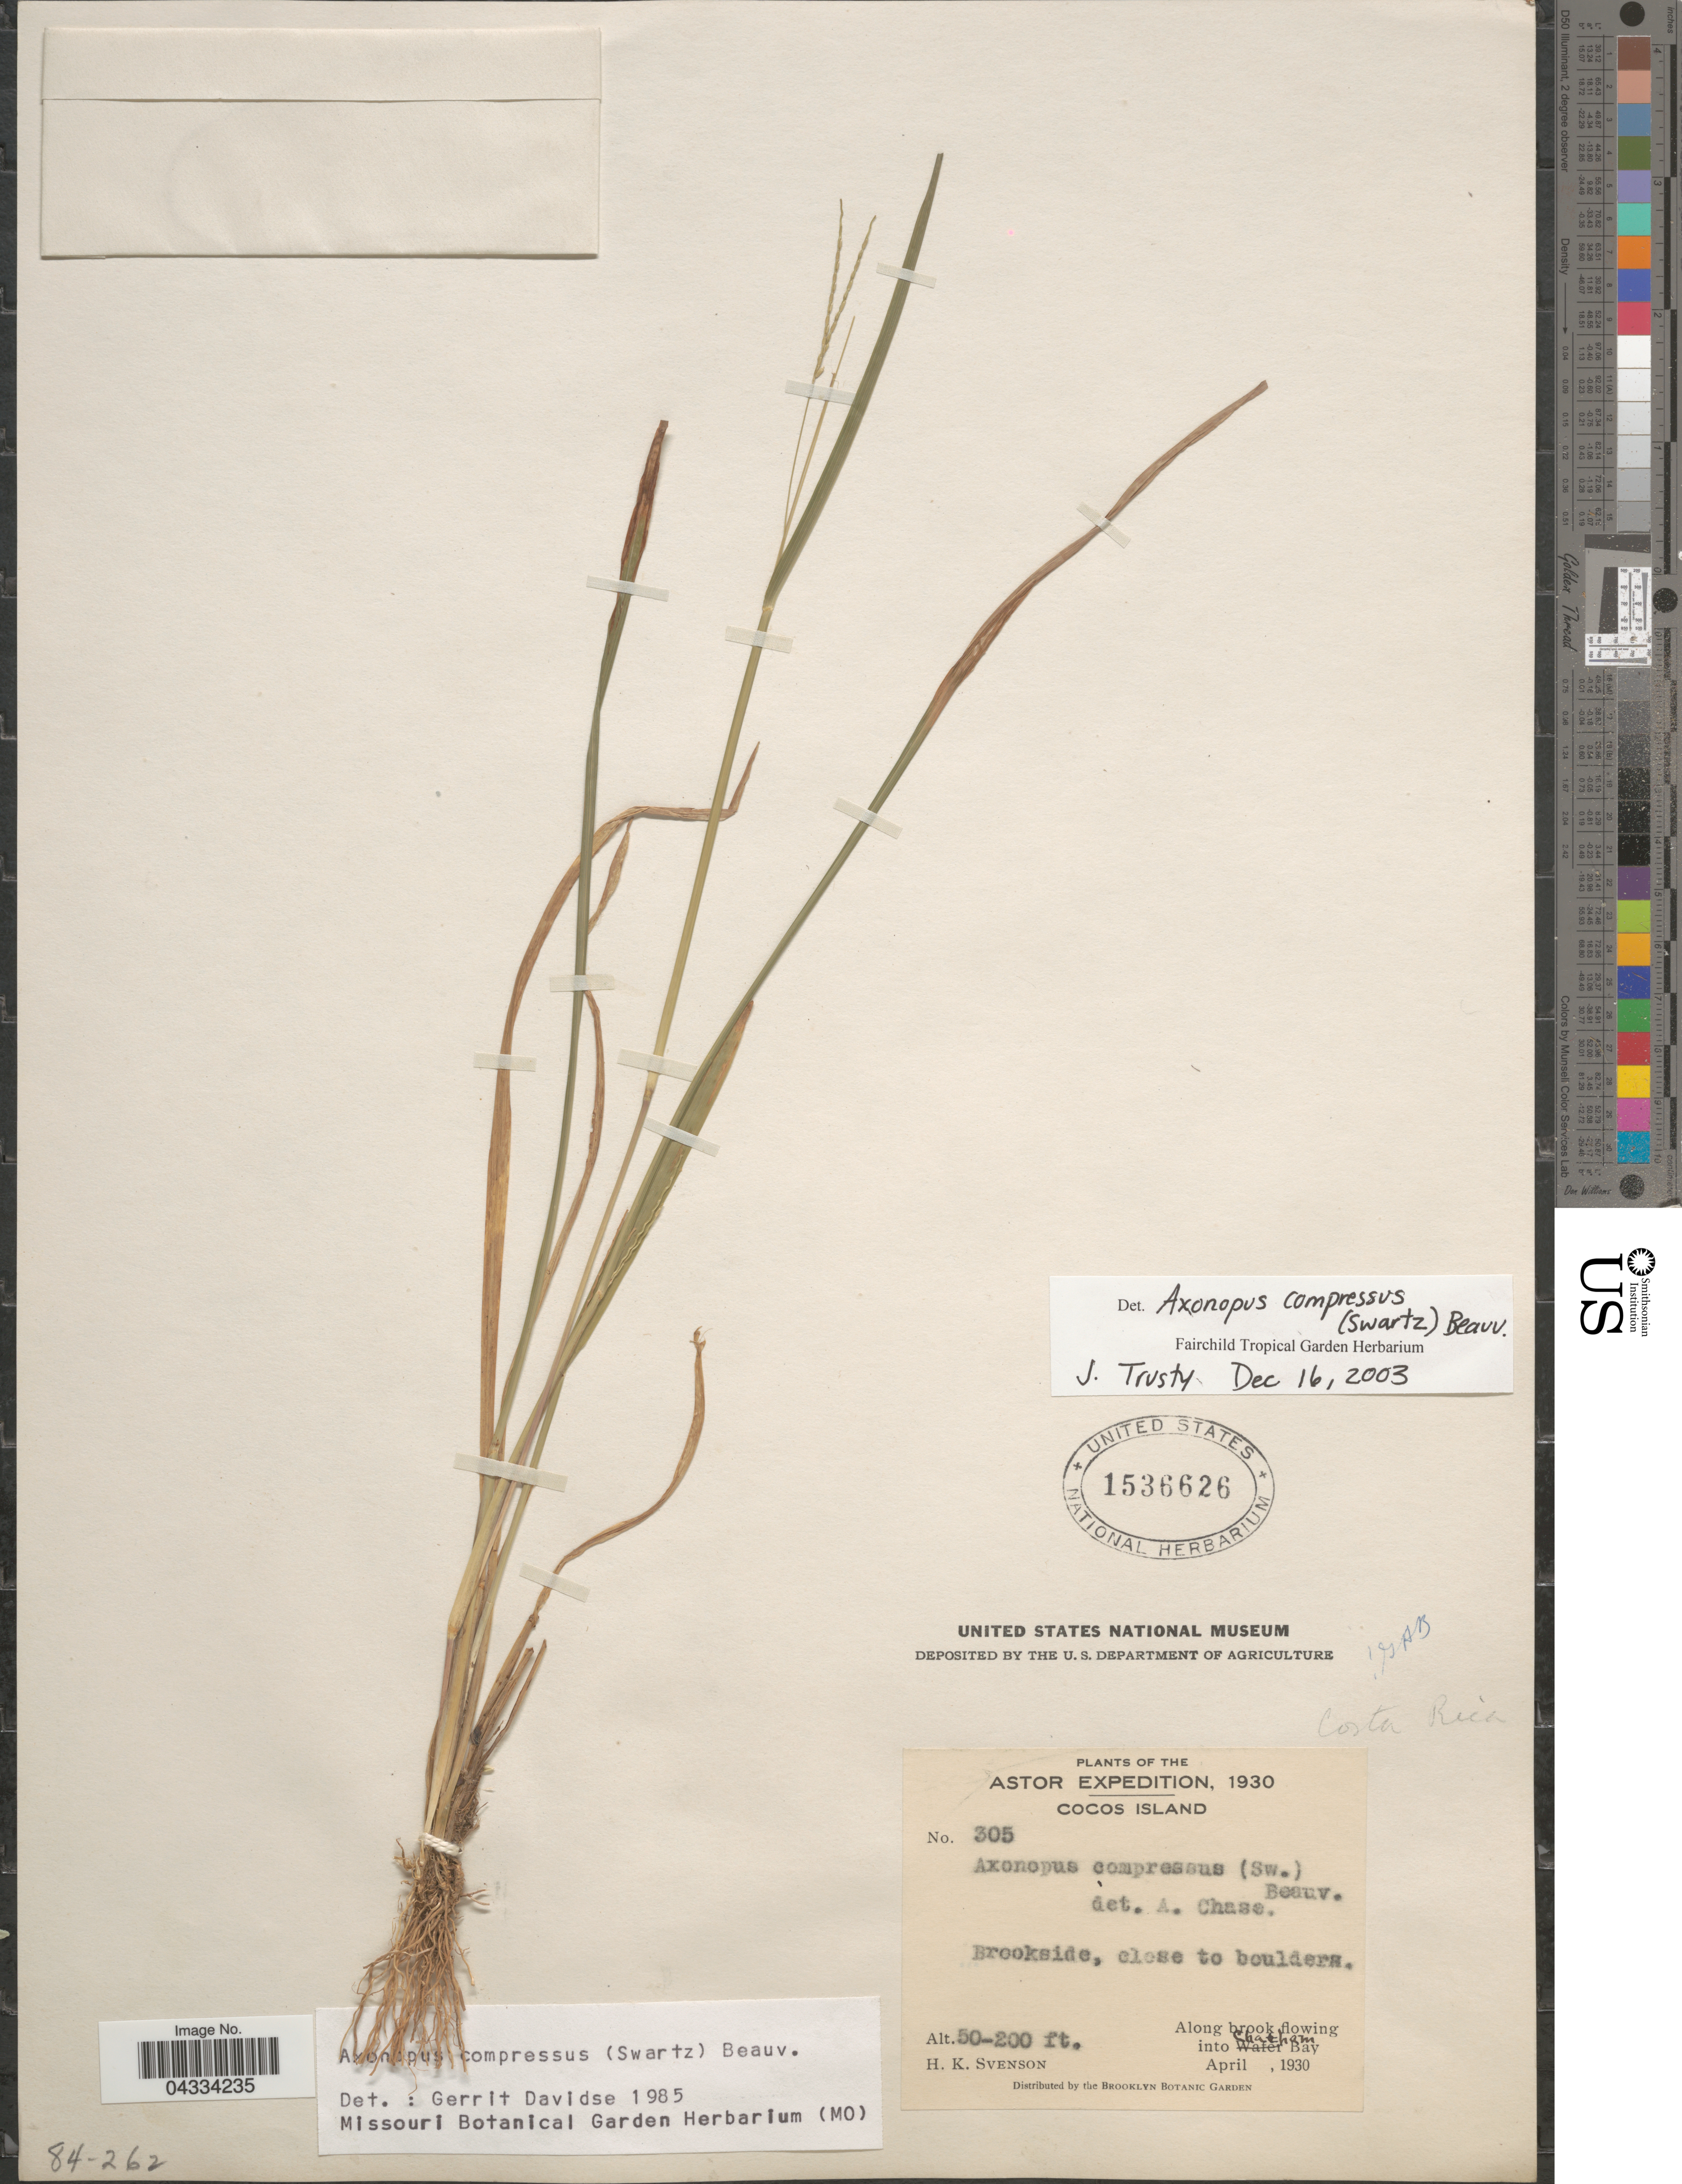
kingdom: Plantae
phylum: Tracheophyta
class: Liliopsida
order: Poales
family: Poaceae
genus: Axonopus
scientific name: Axonopus compressus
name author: (Sw.) P. Beauv.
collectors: H. K. Svenson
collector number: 305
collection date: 1930-04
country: Costa Rica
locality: Astor Expedition, 1930. Cocos Island. Brookside, close to boulders. Along brook flowing into Chatham.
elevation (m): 15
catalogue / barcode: US 1536626